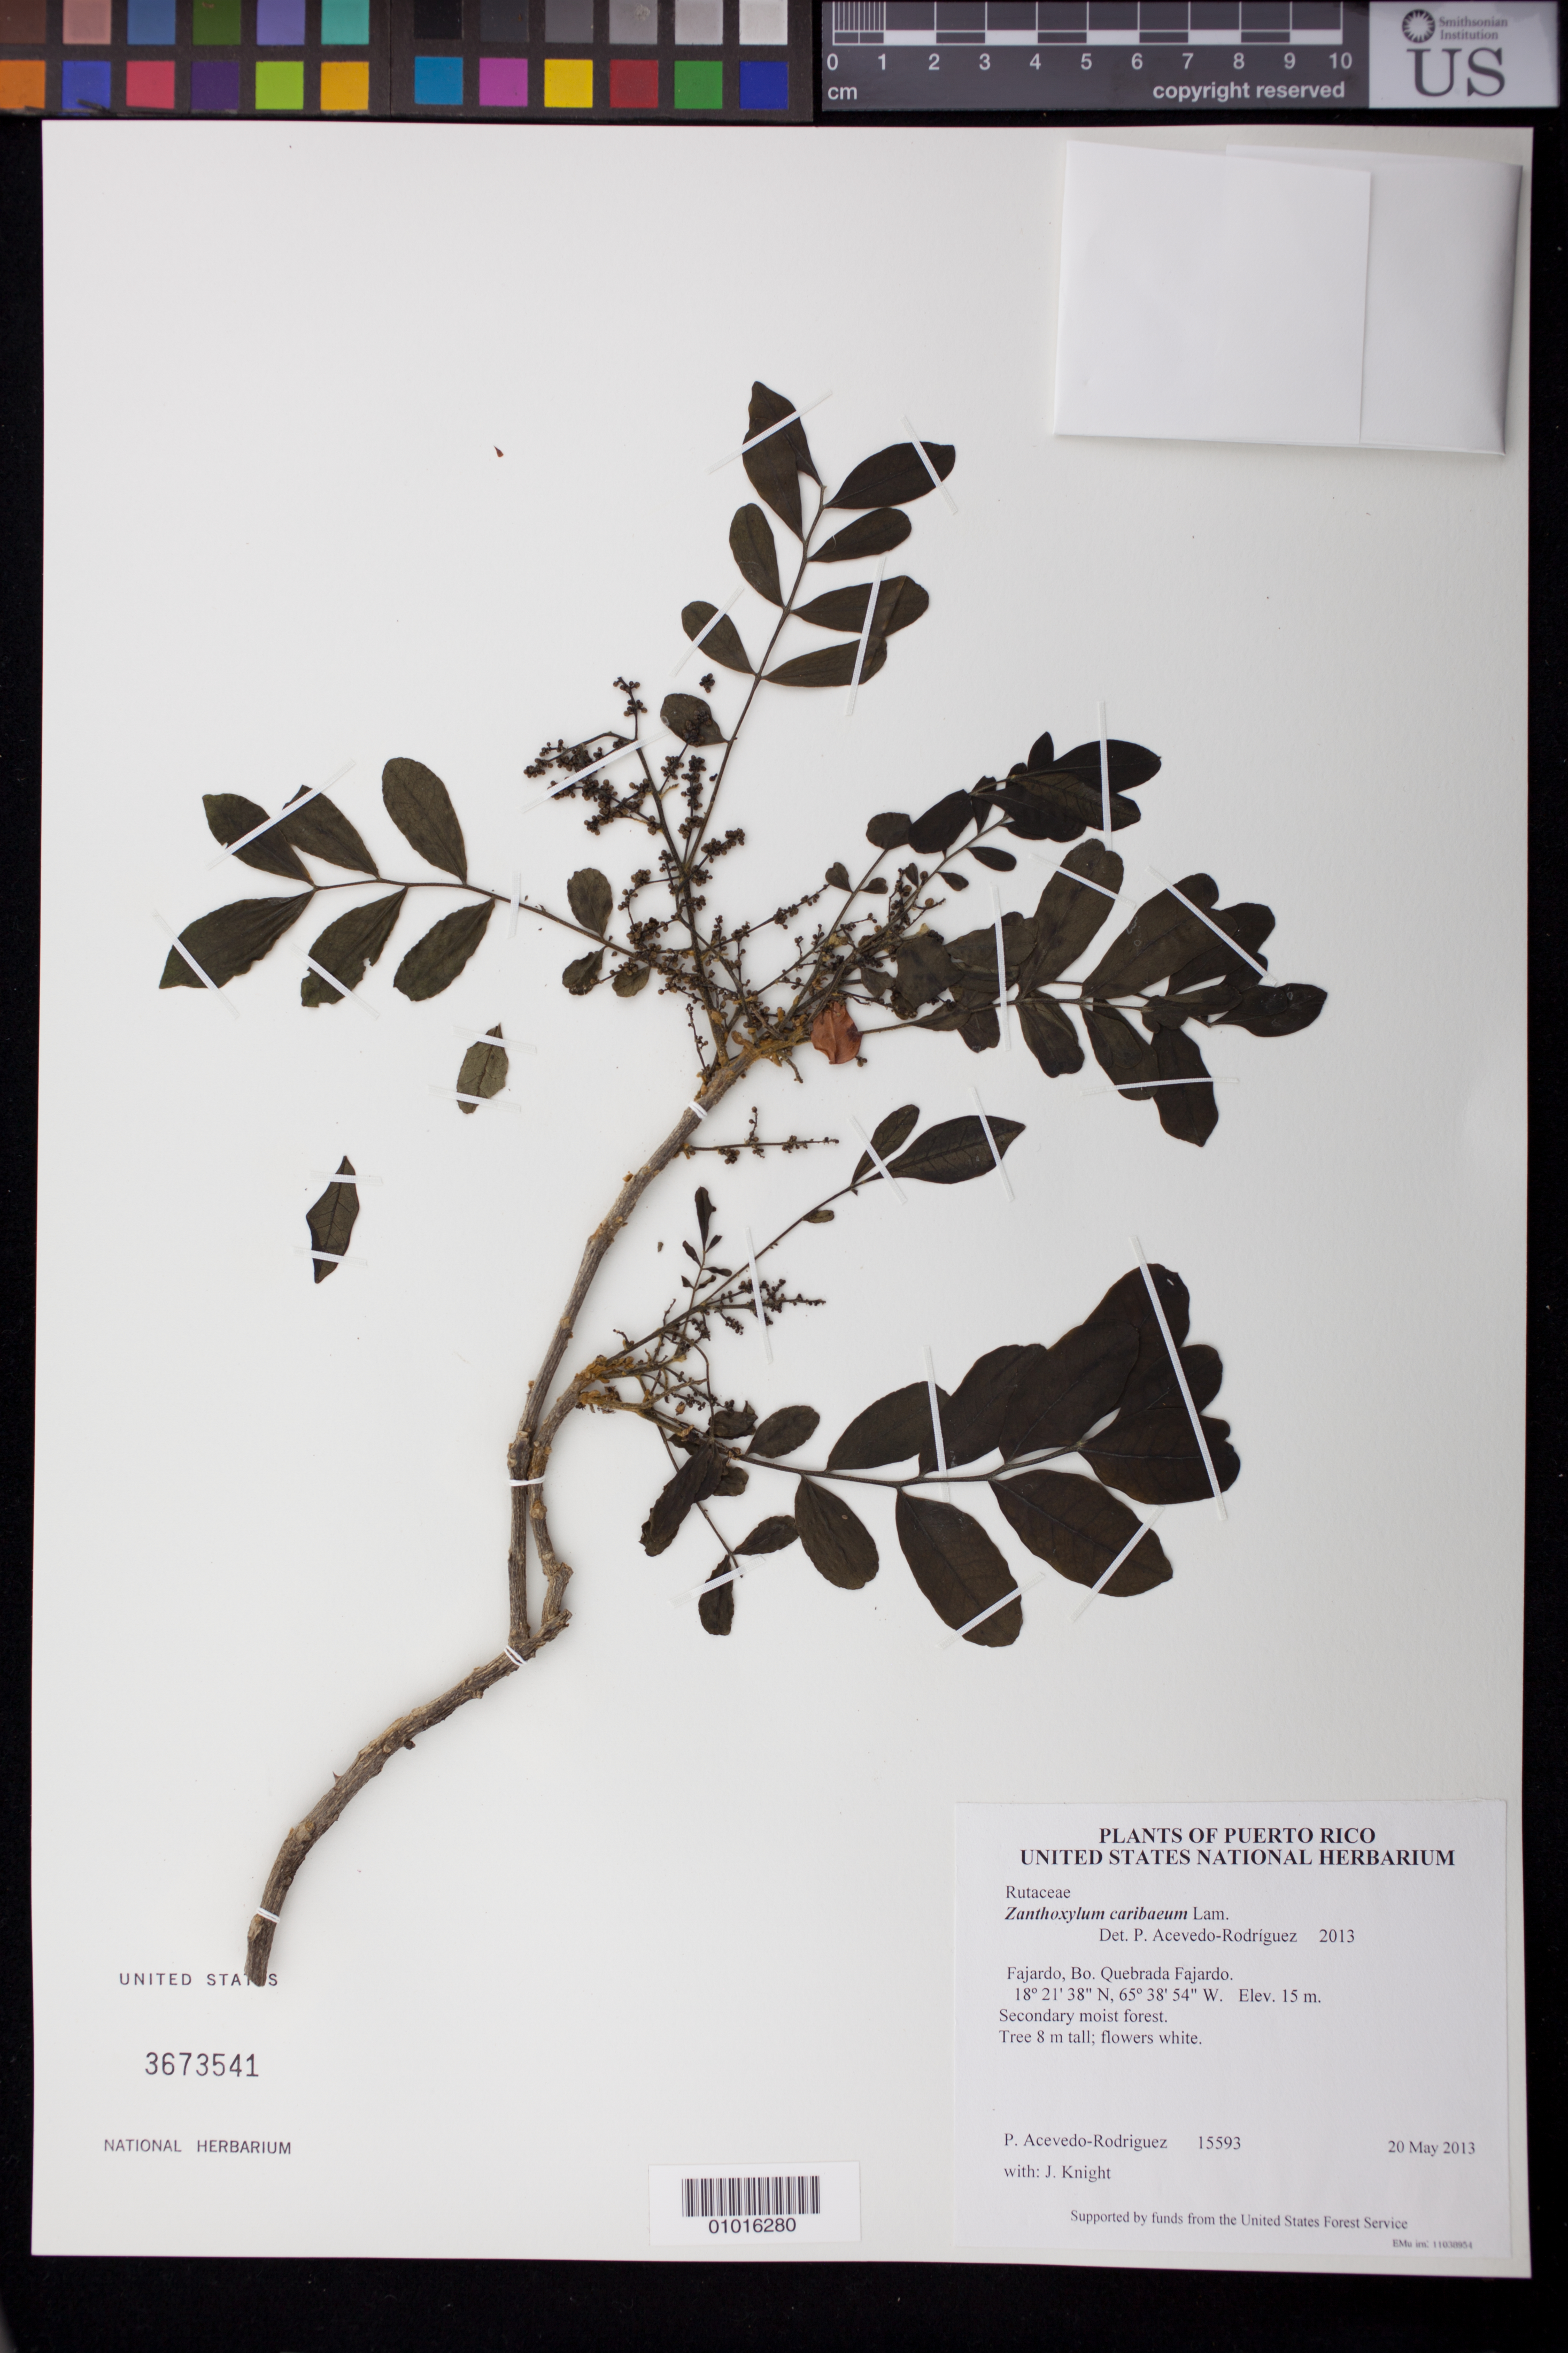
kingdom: Plantae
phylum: Tracheophyta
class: Magnoliopsida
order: Sapindales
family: Rutaceae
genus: Zanthoxylum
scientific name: Zanthoxylum martinicense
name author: (Lam.) DC.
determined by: Londoño-Echeverri, Y.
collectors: P. Acevedo-Rodr. & J. Knight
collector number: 15593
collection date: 2013-05-20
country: Puerto Rico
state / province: Fajardo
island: Puerto Rico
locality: Bo. Quebrada Fajardo.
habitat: Secondary moist forest.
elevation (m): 15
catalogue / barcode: US 3673541